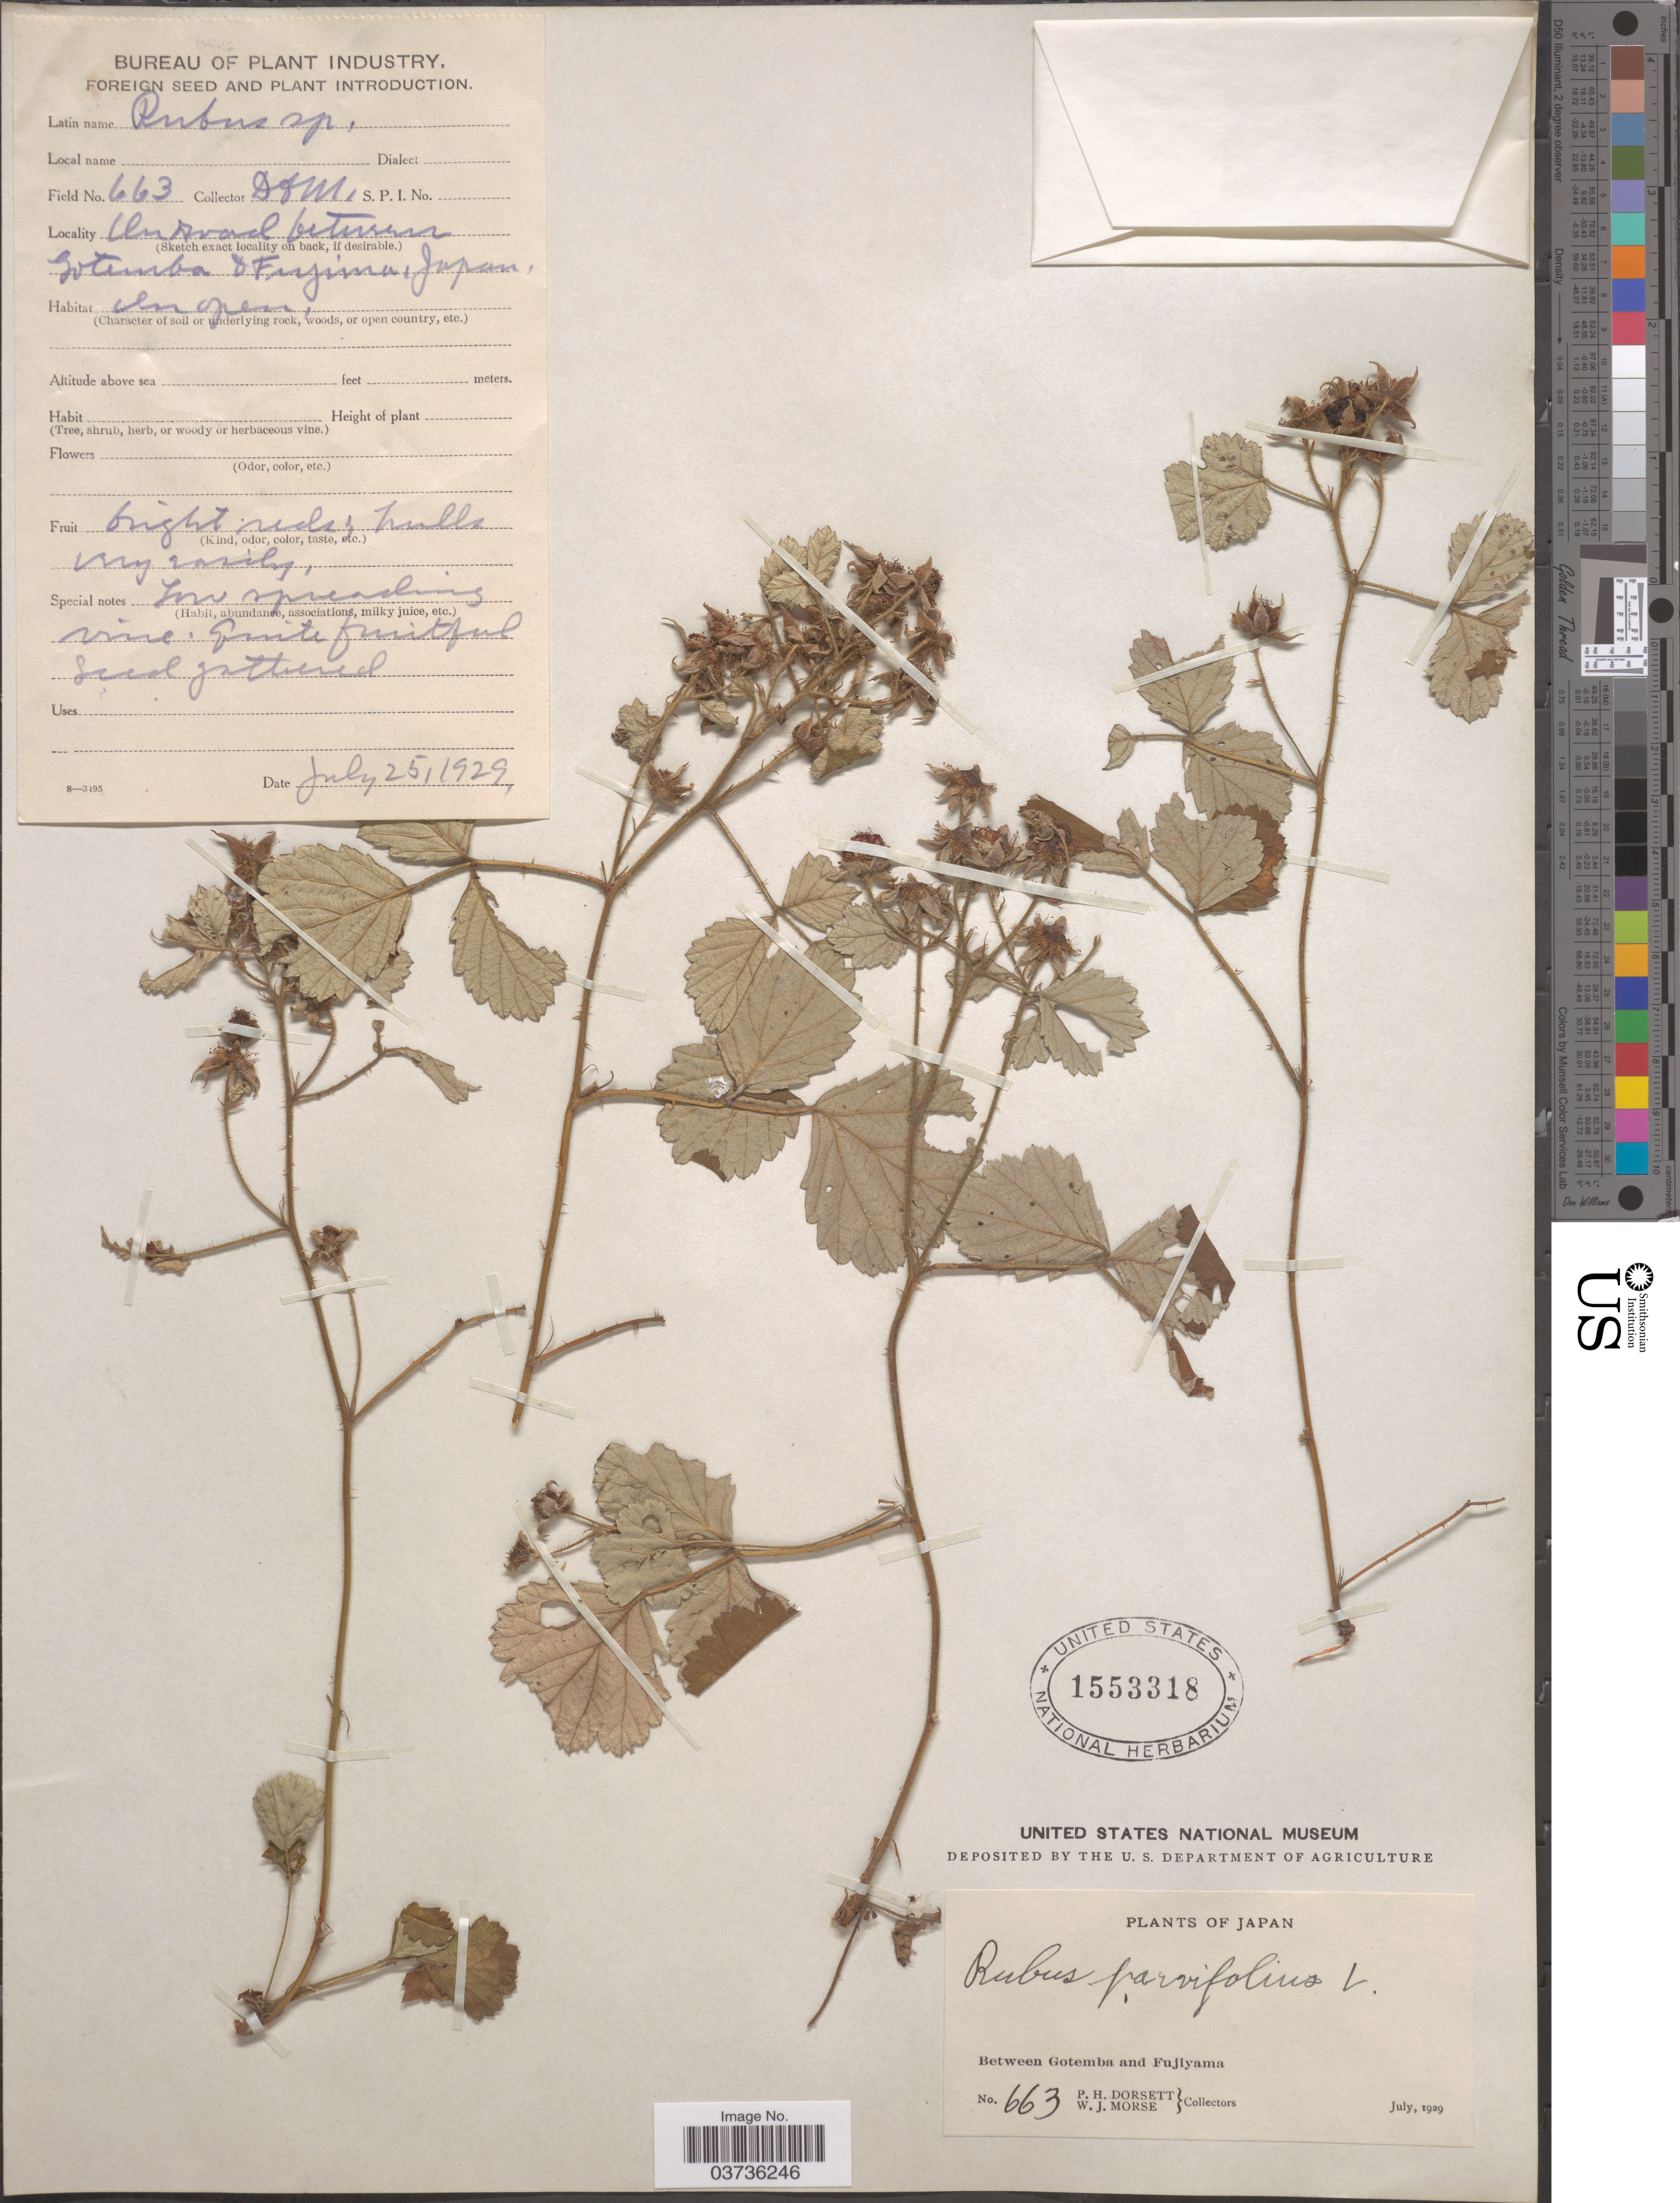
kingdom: Plantae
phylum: Tracheophyta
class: Magnoliopsida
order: Rosales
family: Rosaceae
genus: Rubus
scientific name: Rubus parvifolius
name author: L.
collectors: P. H. Dorsett & W. J. Morse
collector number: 663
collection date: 1929-07-25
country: Japan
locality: On road between Gotemba & Fujima.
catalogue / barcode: US 1553318